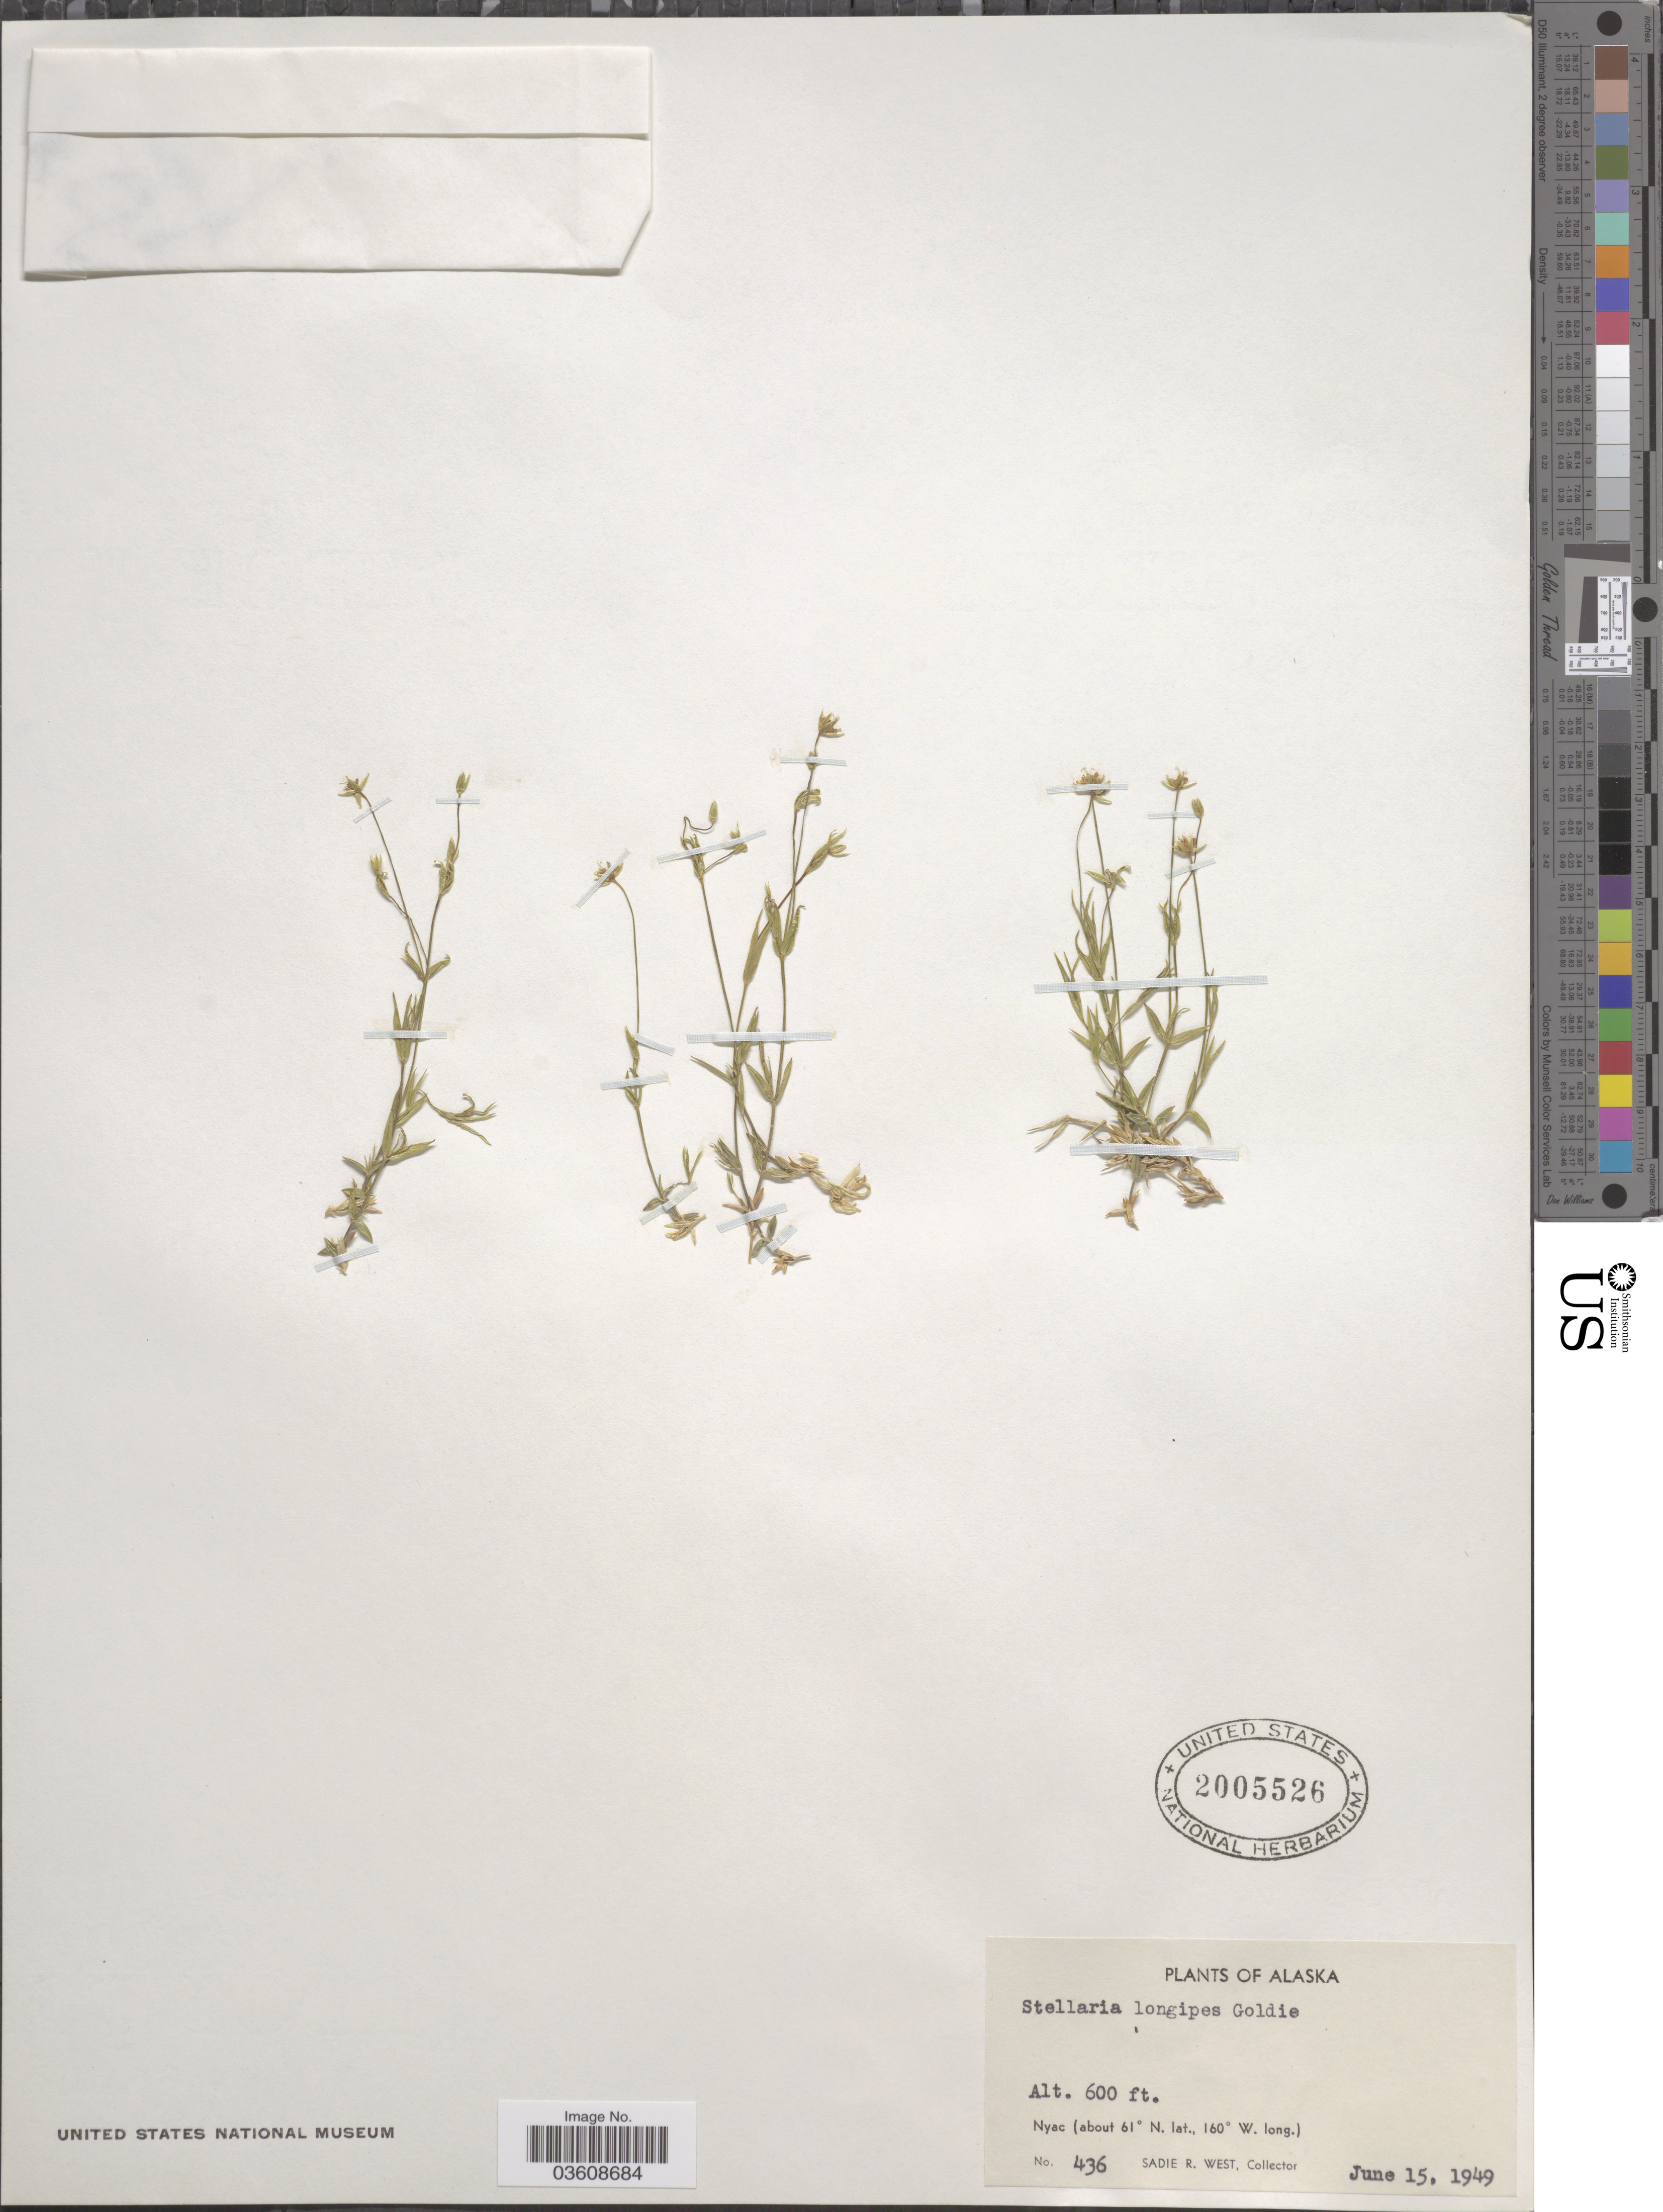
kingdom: Plantae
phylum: Tracheophyta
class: Magnoliopsida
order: Caryophyllales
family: Caryophyllaceae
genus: Stellaria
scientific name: Stellaria longipes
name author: Goldie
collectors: S. R. West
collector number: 436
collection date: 1949-06-15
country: United States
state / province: Alaska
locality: Nyac.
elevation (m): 183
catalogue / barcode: US 2005526